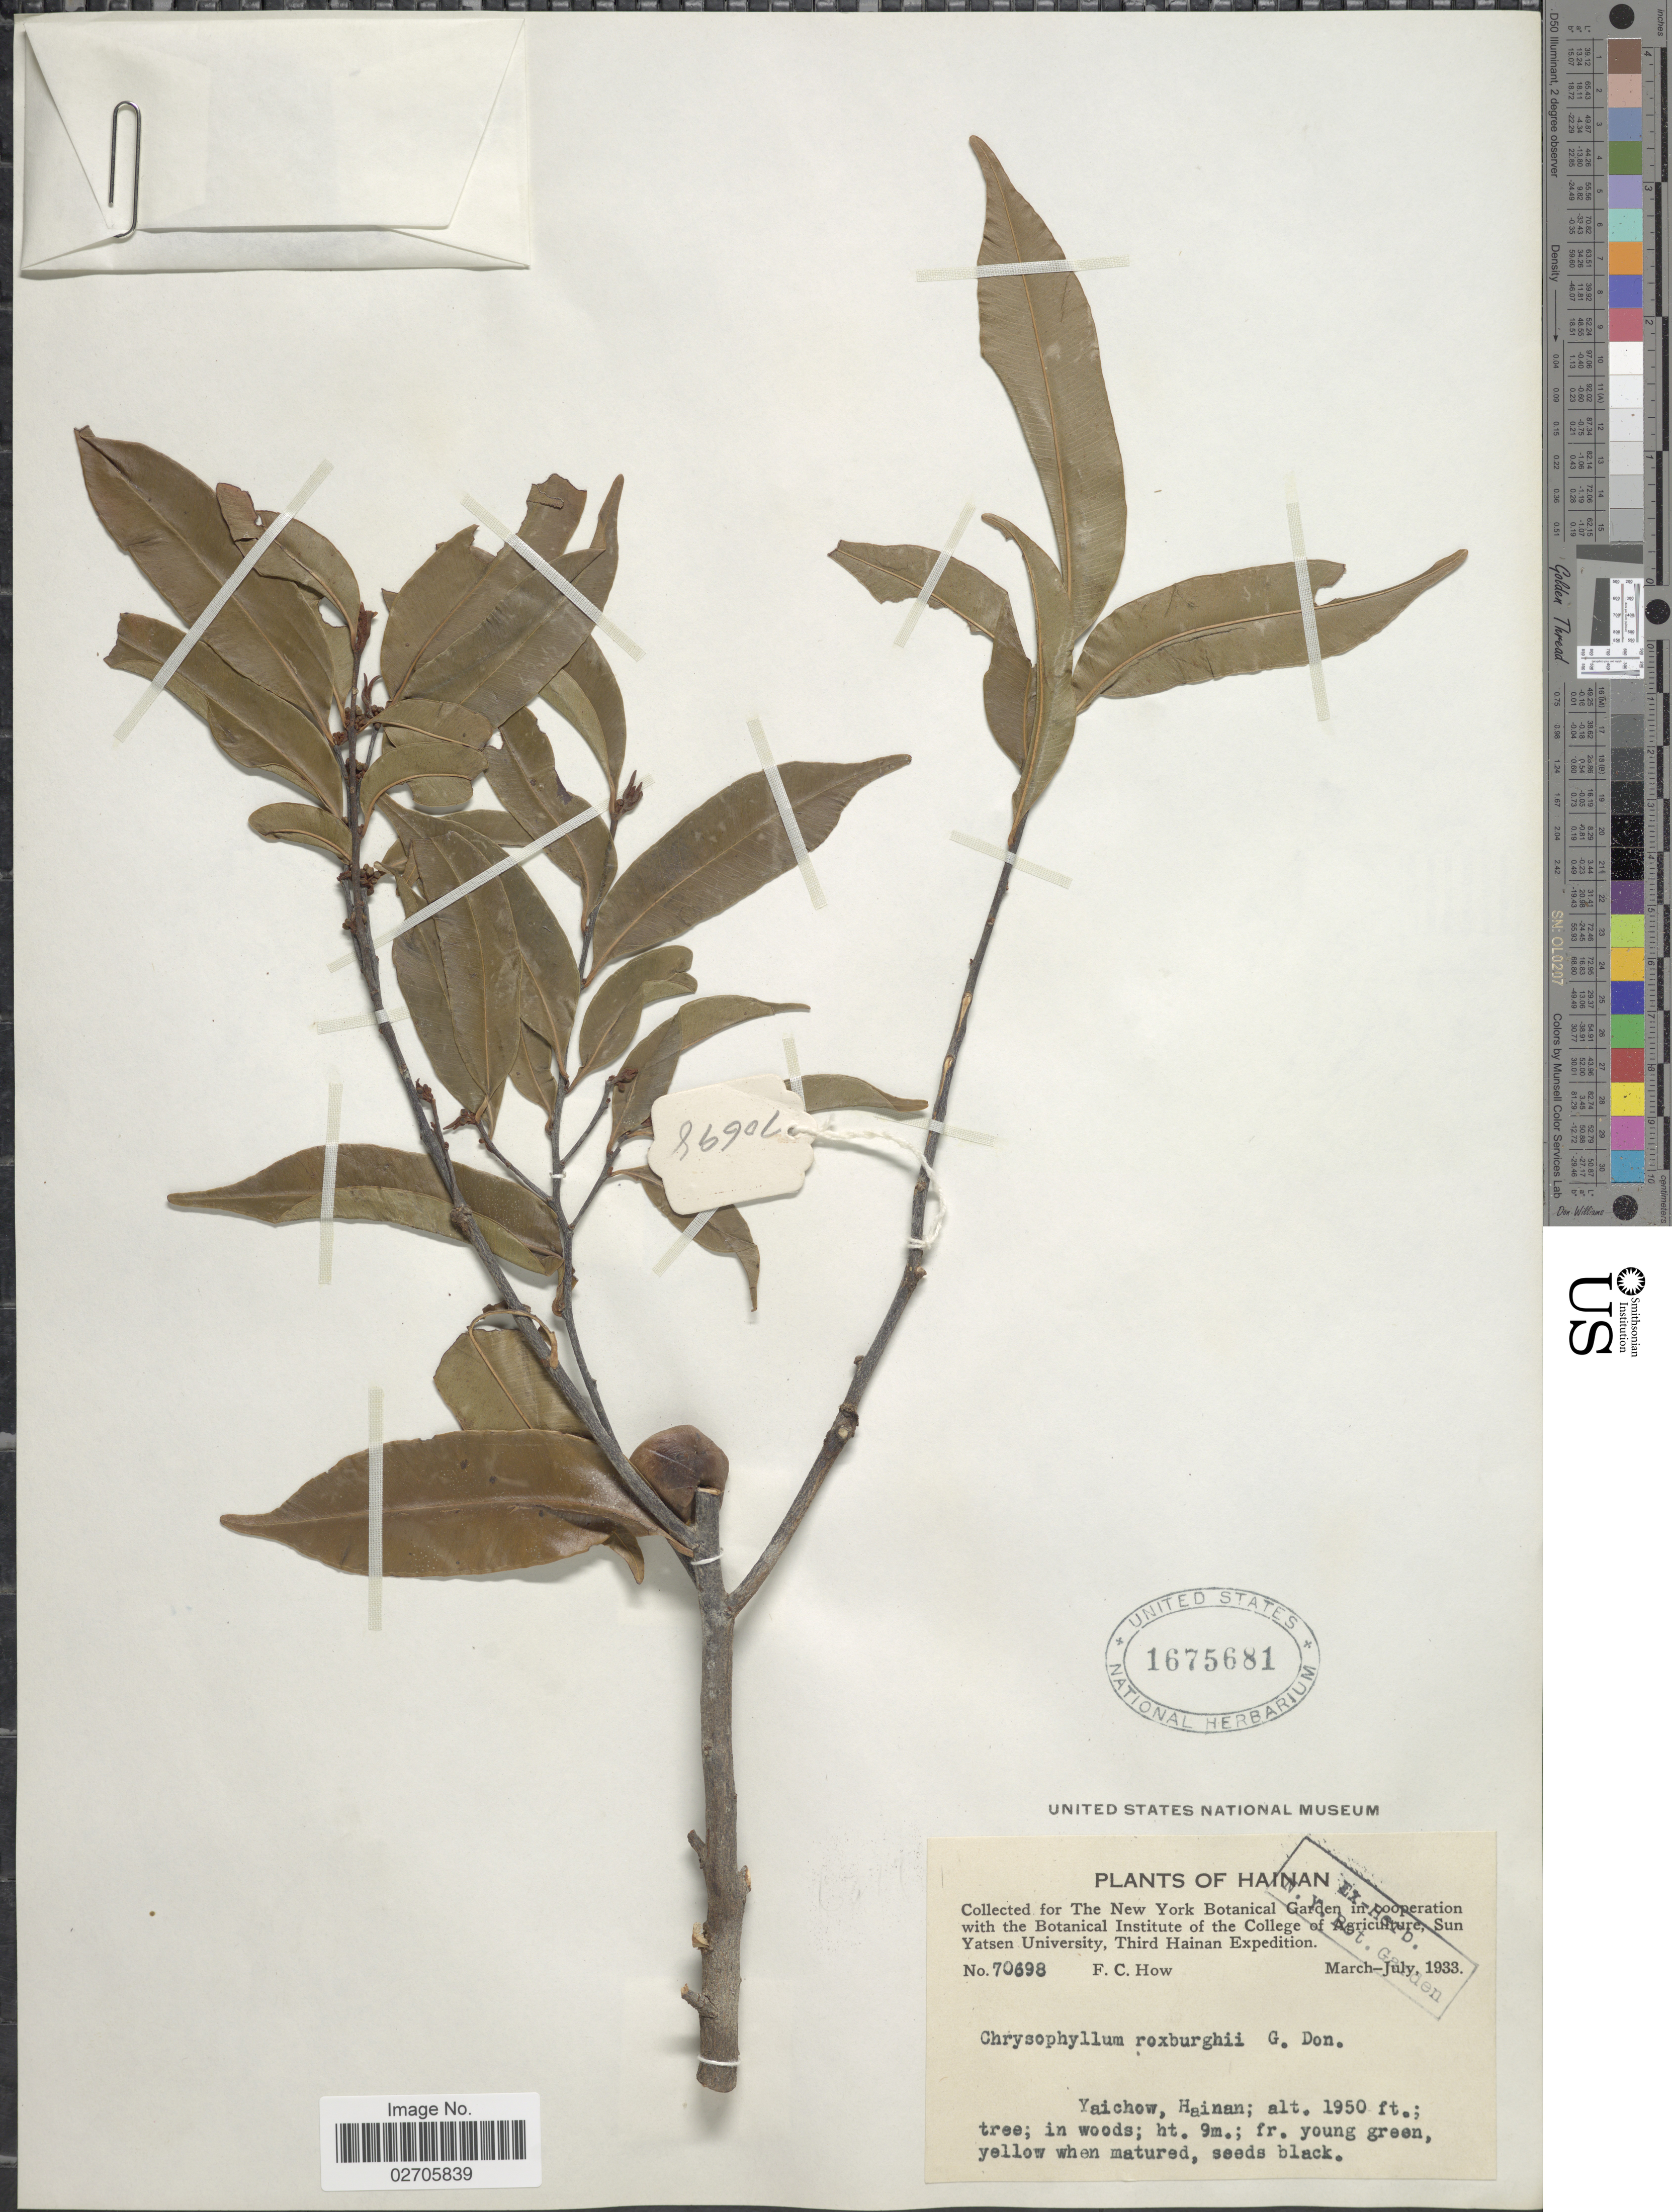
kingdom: Plantae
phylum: Tracheophyta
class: Magnoliopsida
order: Ericales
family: Sapotaceae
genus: Chrysophyllum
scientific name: Chrysophyllum roxburghii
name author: G. Don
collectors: F. C. How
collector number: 70698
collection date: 1933-03/1933-07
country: China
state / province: Hainan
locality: Yaichow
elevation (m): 594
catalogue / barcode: US 1675681